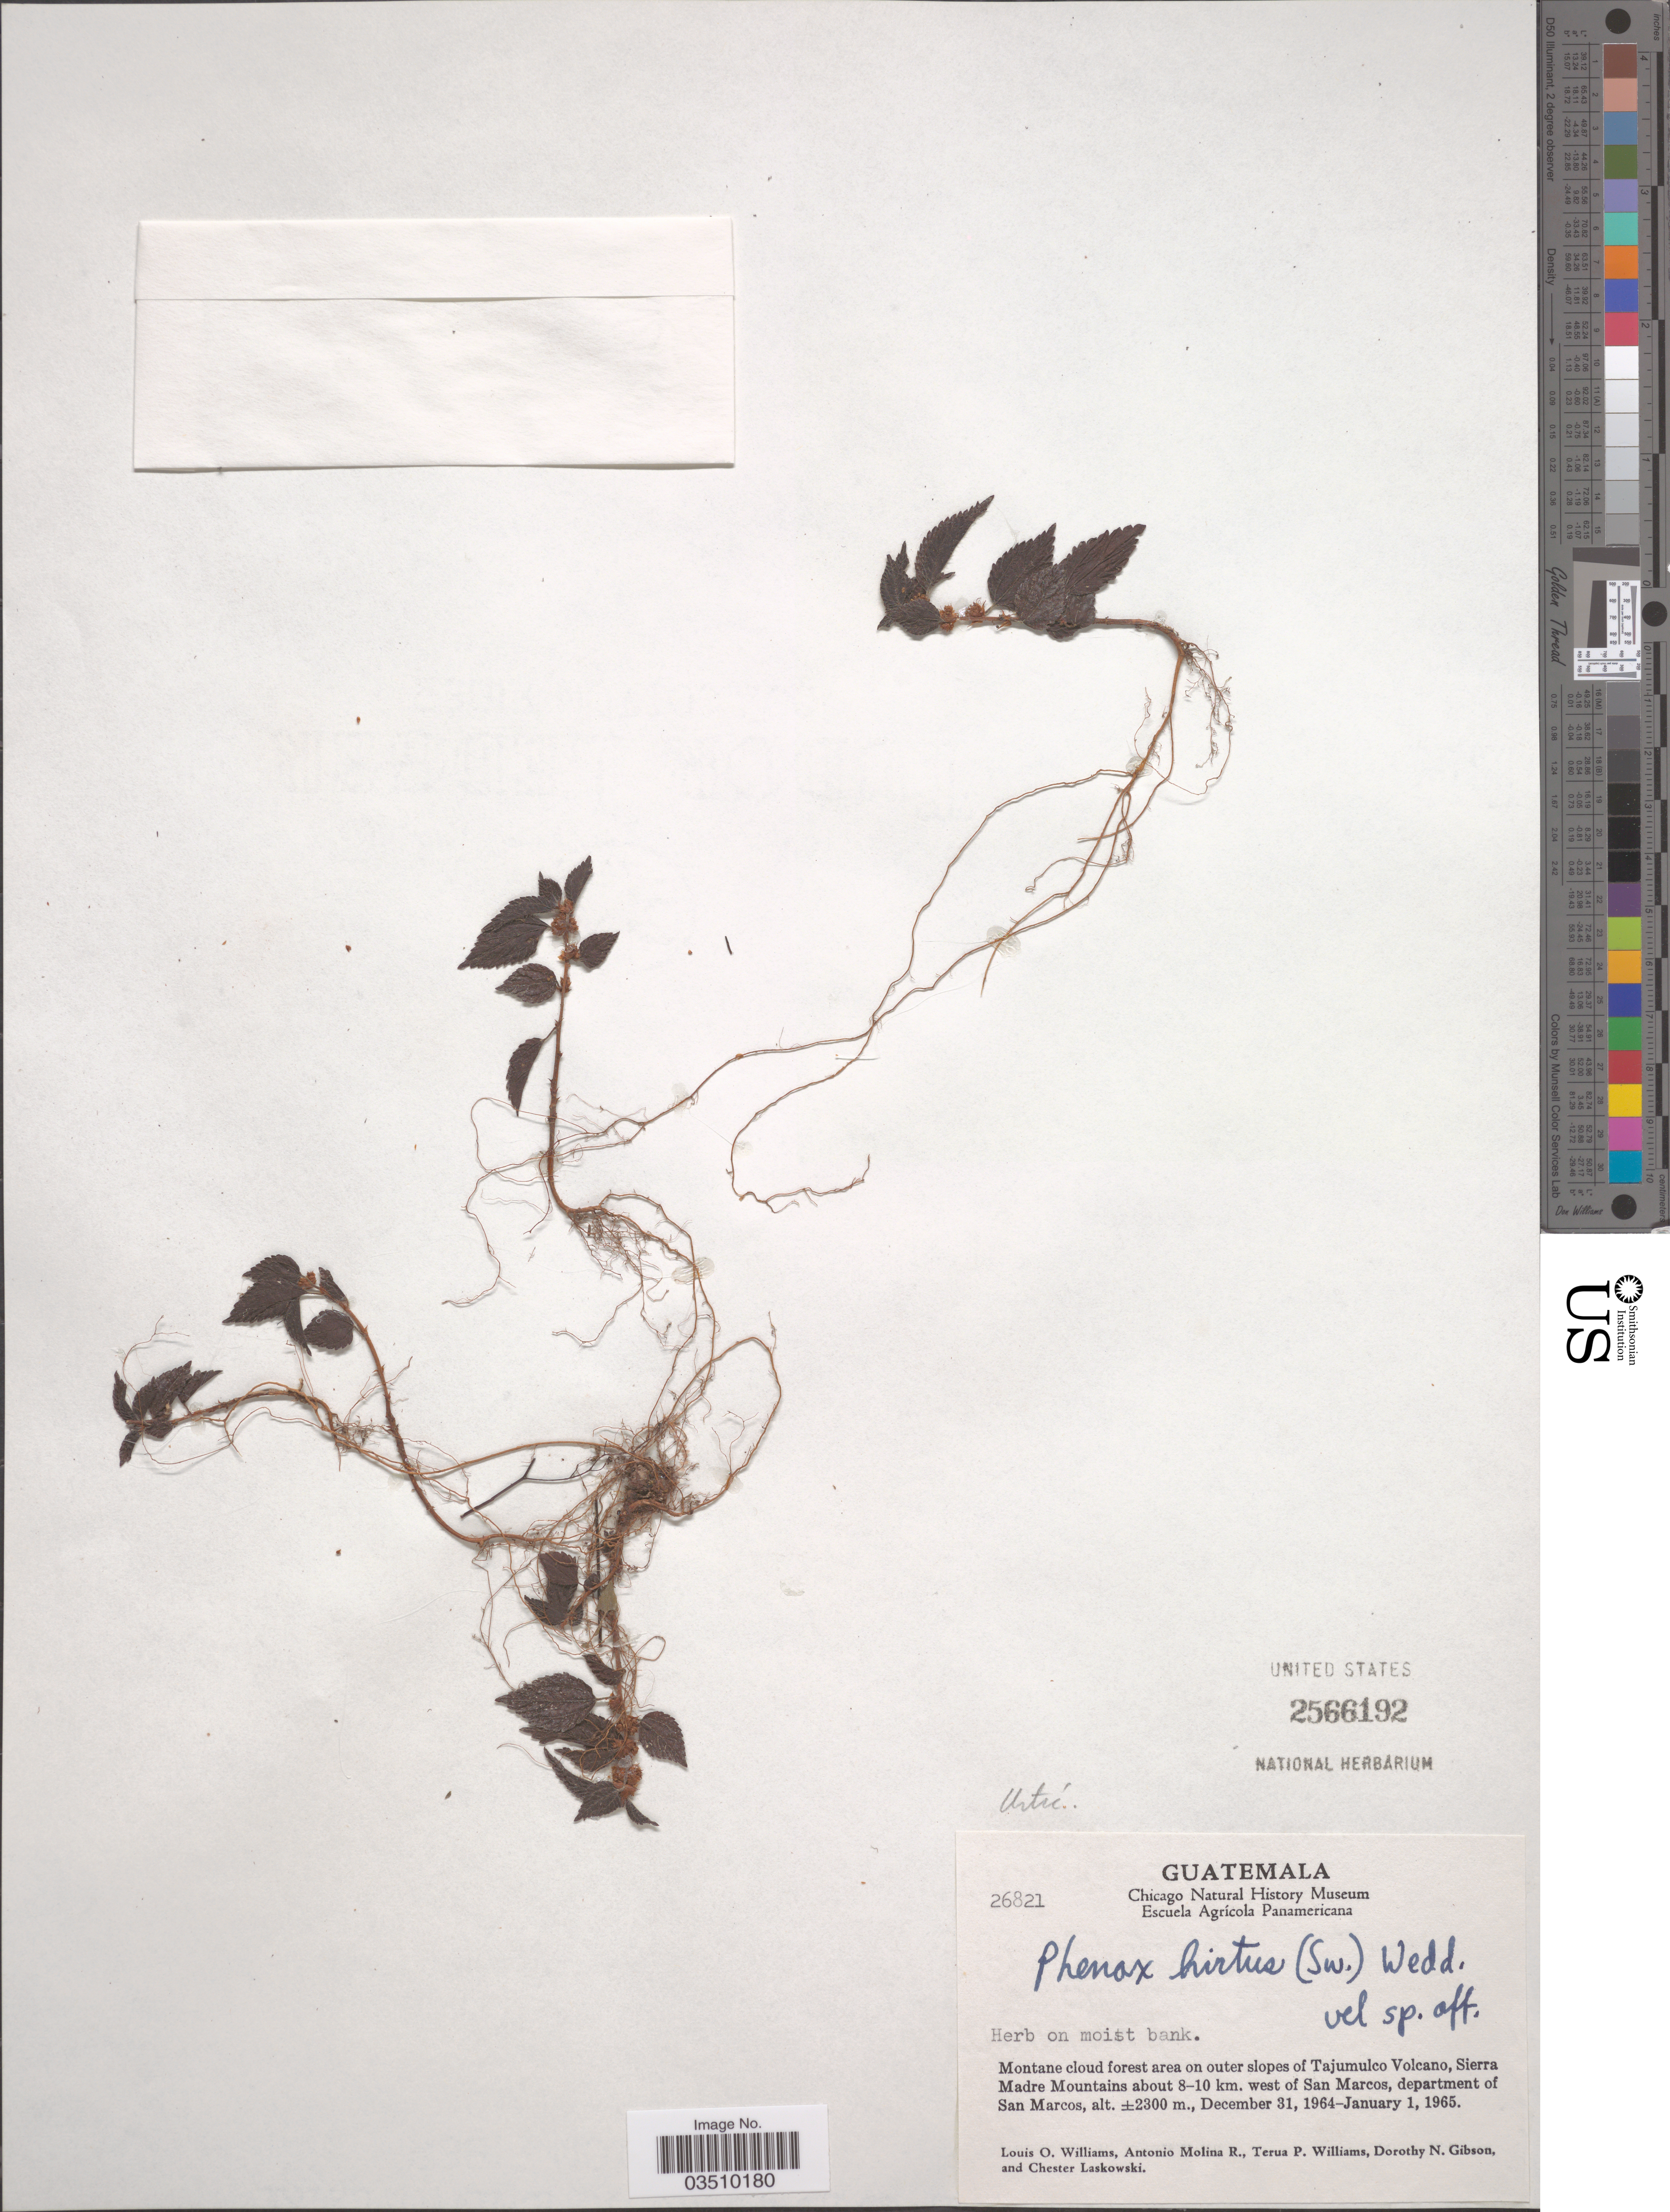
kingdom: Plantae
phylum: Tracheophyta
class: Magnoliopsida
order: Rosales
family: Urticaceae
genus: Phenax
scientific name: Phenax hirtus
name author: (Sw.) Wedd.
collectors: L. O. Williams, A. Molina R., T. Williams, D. N. Gibson & C. Laskowski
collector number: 26821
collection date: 1964-12-31/1965-01-01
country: Guatemala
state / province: San Marcos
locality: Montane cloud forest area on outer slopes of Tajumulco Volcano, Sierra Madre Mountains about 8-10 km. west of San Marcos, department of San Marcos.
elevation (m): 2300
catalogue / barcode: US 2566192